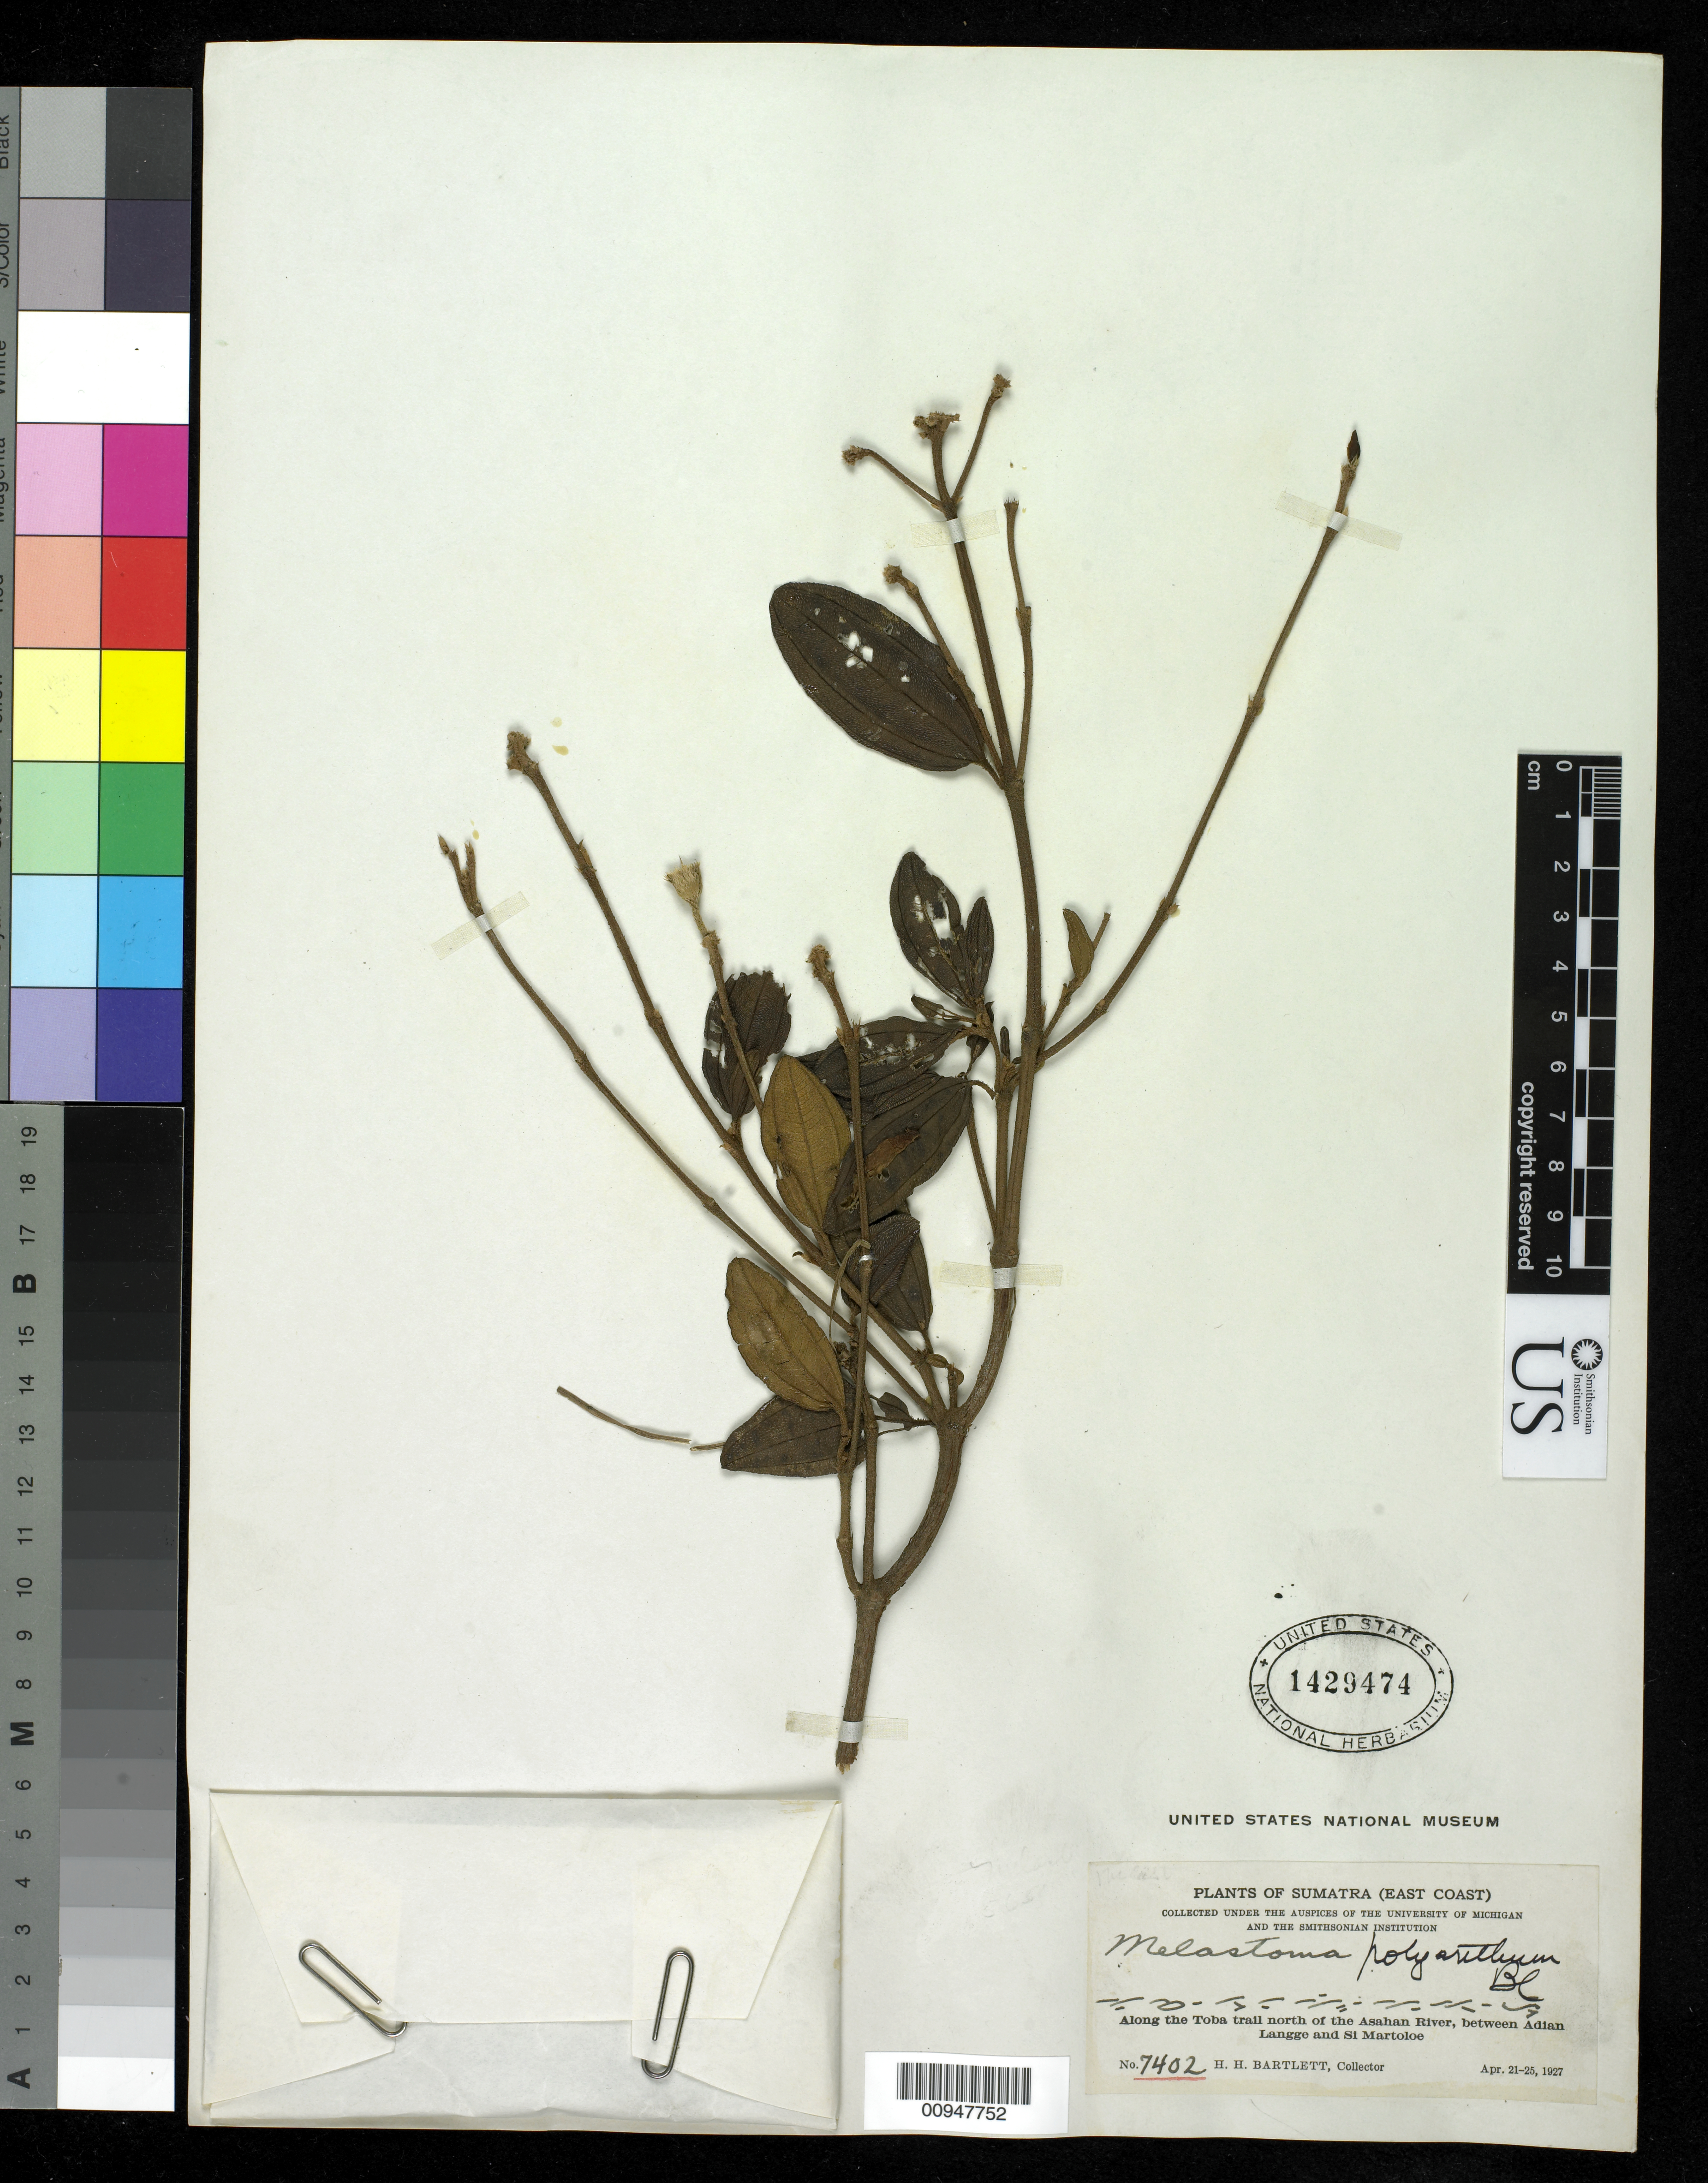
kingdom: Plantae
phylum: Tracheophyta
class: Magnoliopsida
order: Myrtales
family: Melastomataceae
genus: Melastoma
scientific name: Melastoma malabathricum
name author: L.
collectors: H. H. Bartlett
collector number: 7402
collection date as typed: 21 Apr 1927 to 25 Apr 1927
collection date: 1927-04-21/1927-04-25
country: Indonesia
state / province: Sumatra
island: Sumatra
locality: Sumatra east coast Along the Toba trail north of the Asahan River, bet. Adian langge and Si Martoloe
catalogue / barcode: US 1429474